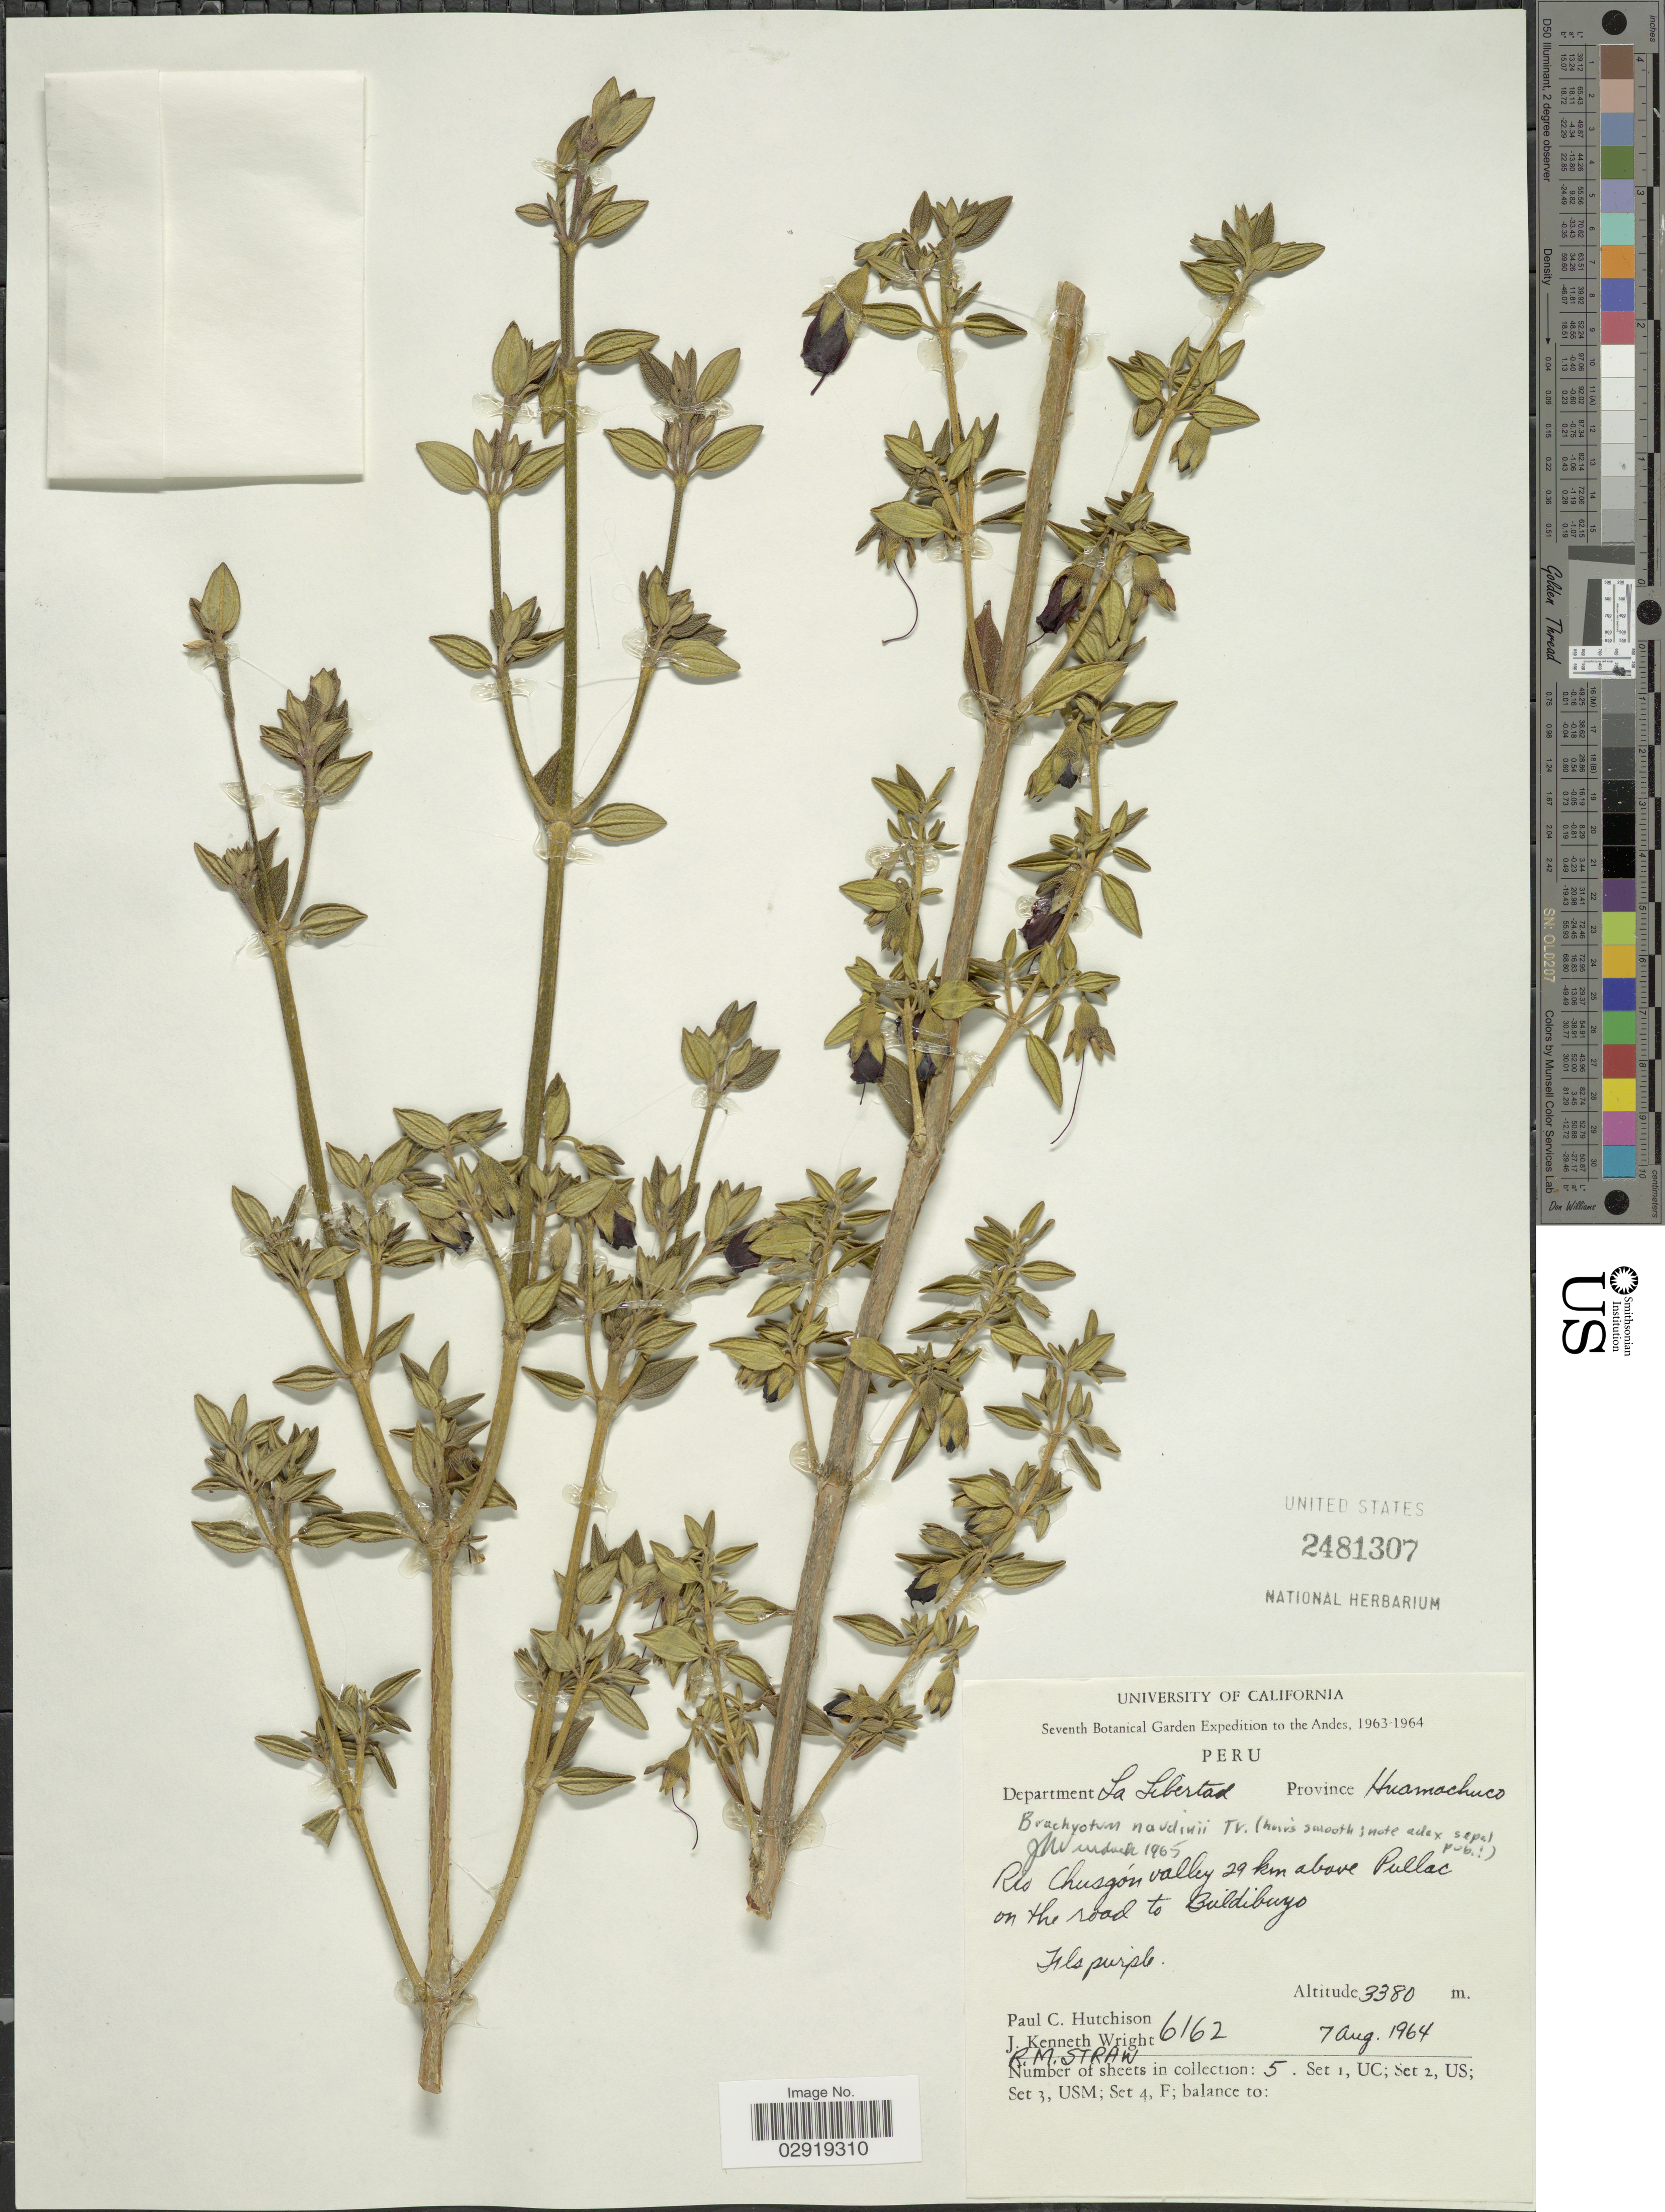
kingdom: Plantae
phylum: Tracheophyta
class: Magnoliopsida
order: Myrtales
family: Melastomataceae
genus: Brachyotum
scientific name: Brachyotum naudinii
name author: Triana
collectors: P. C. Hutchison, J. K. Wright & R. M. Straw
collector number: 6162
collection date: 1964-08-07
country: Peru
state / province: La Libertad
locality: Río Chusgón valley 29 km. above Pullac on the road to Buldibuyo, Province Huamachuco, Department La Libertad, Andes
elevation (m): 3380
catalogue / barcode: US 2481307